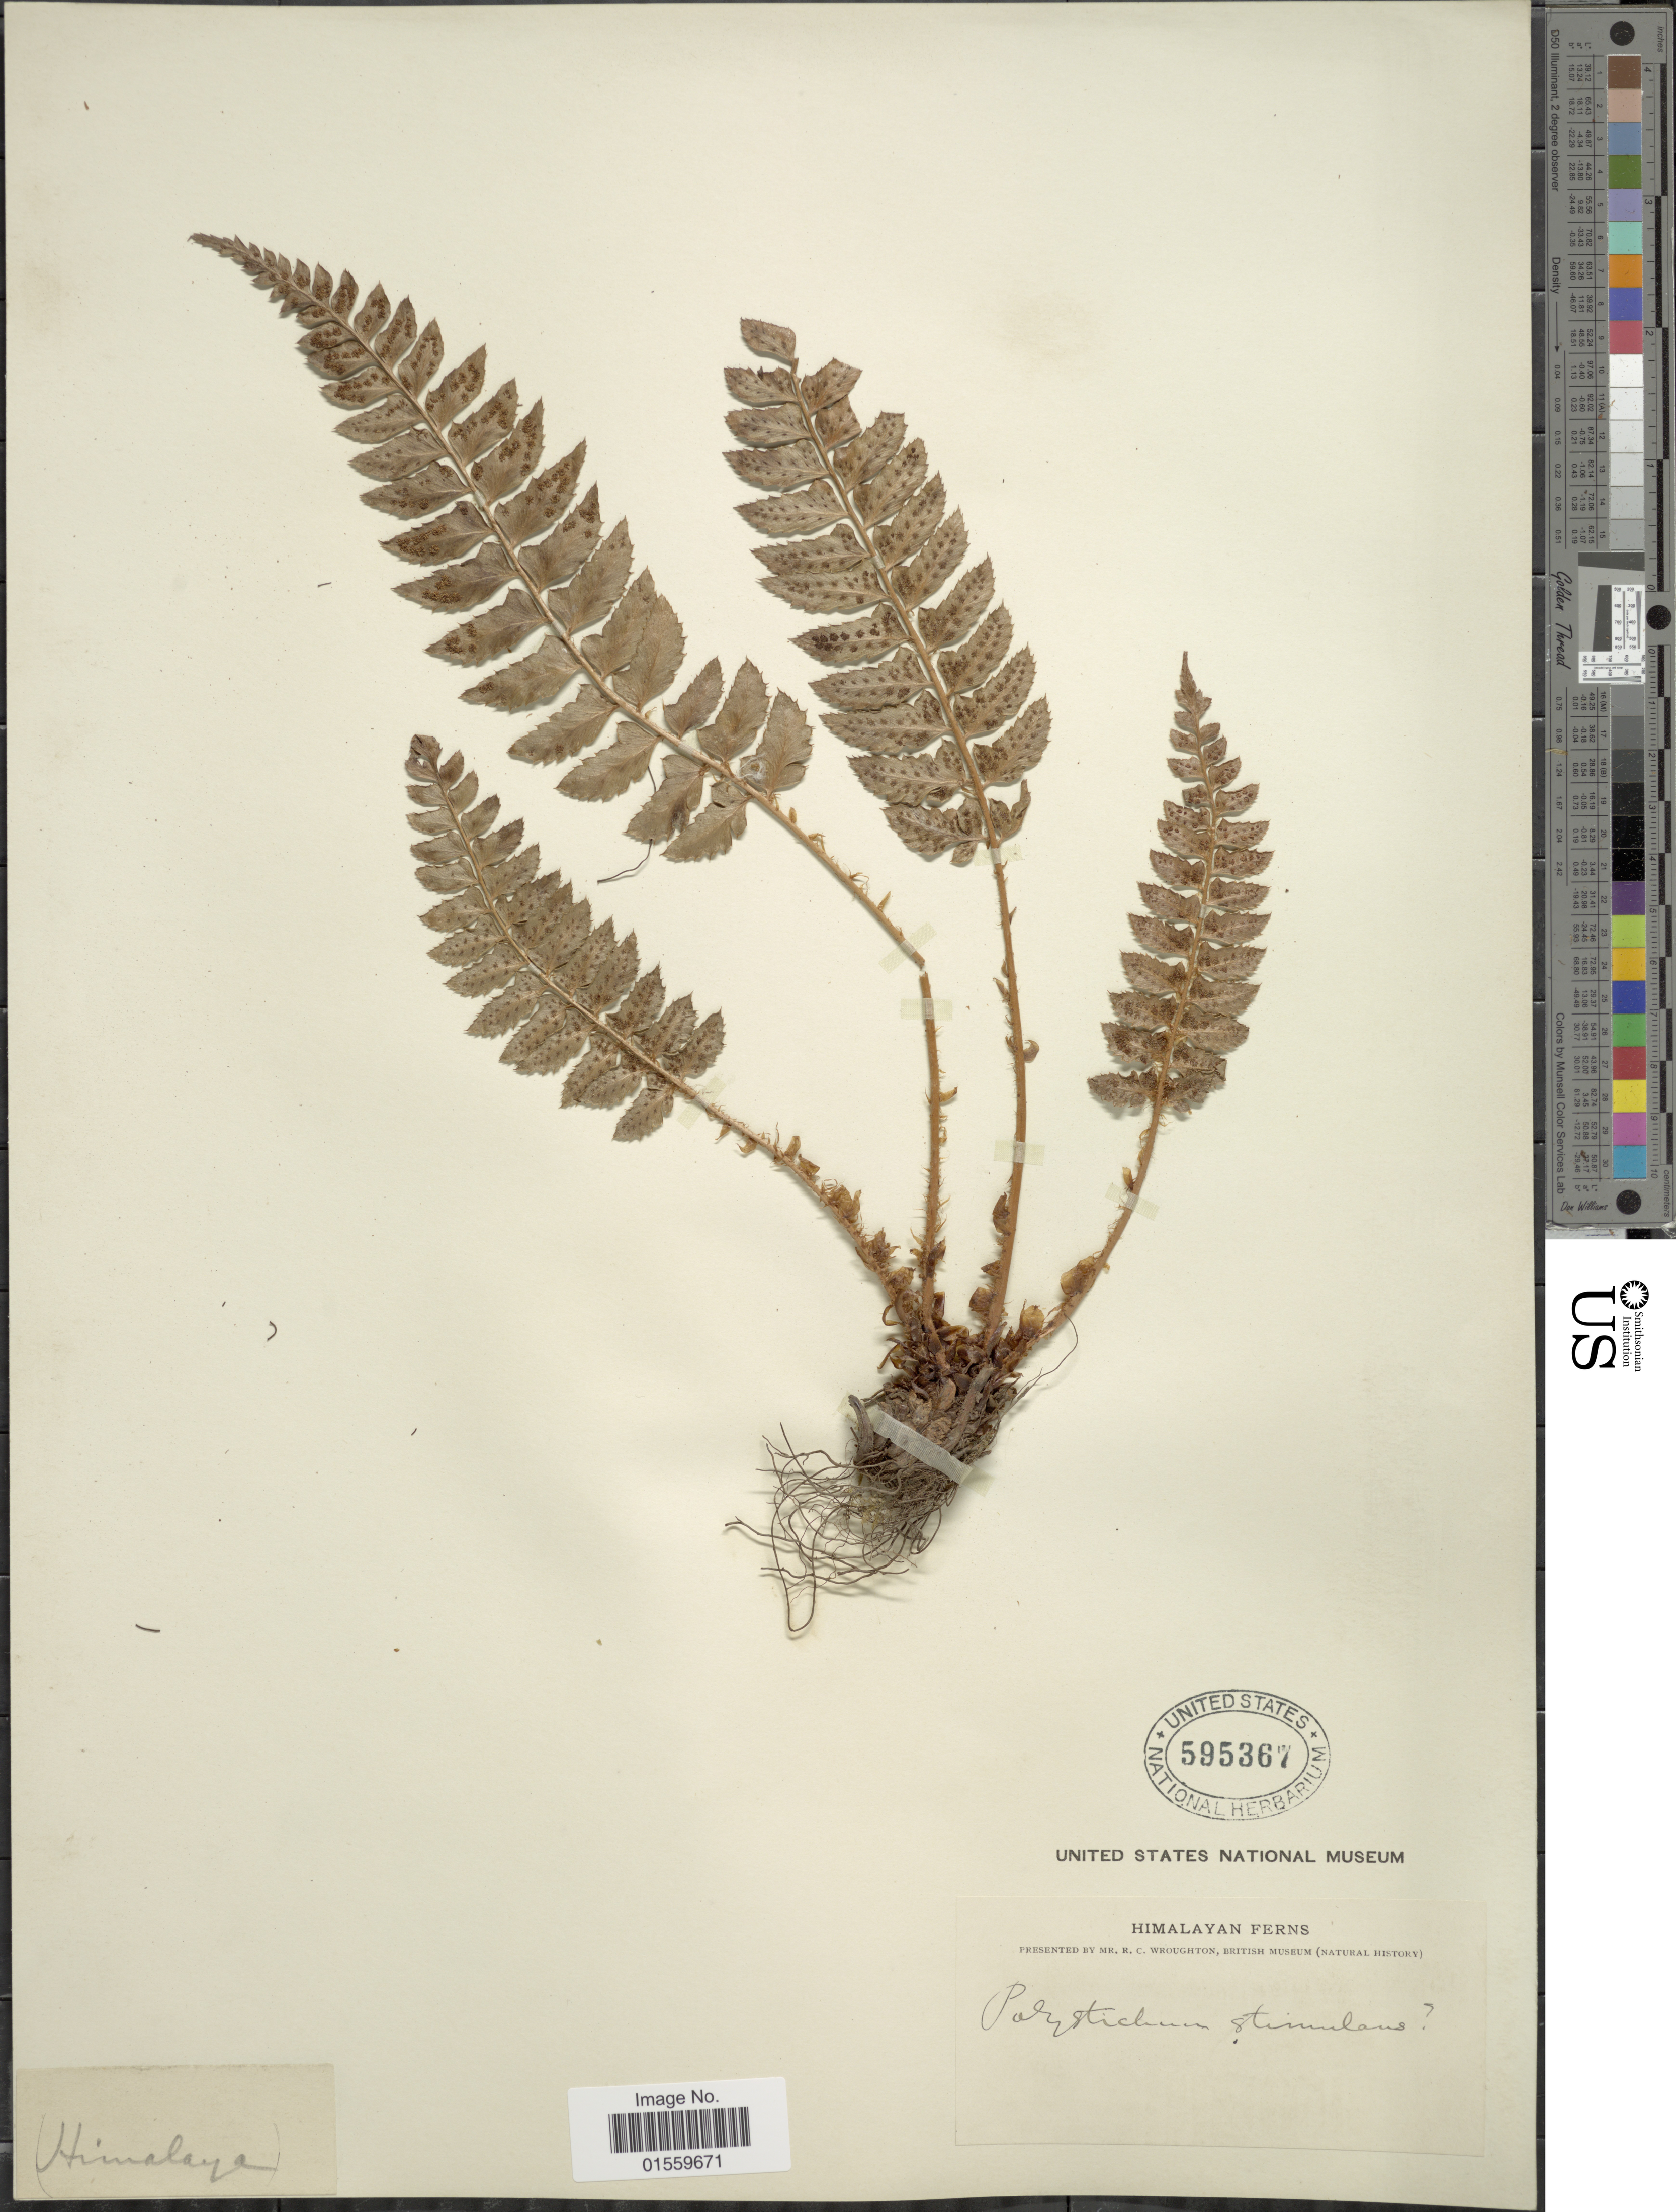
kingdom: Plantae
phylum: Tracheophyta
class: Polypodiopsida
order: Polypodiales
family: Dryopteridaceae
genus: Polystichum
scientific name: Polystichum stimulans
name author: (Kunze ex Mett.) Bedd.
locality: Himalaya,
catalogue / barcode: US 595367